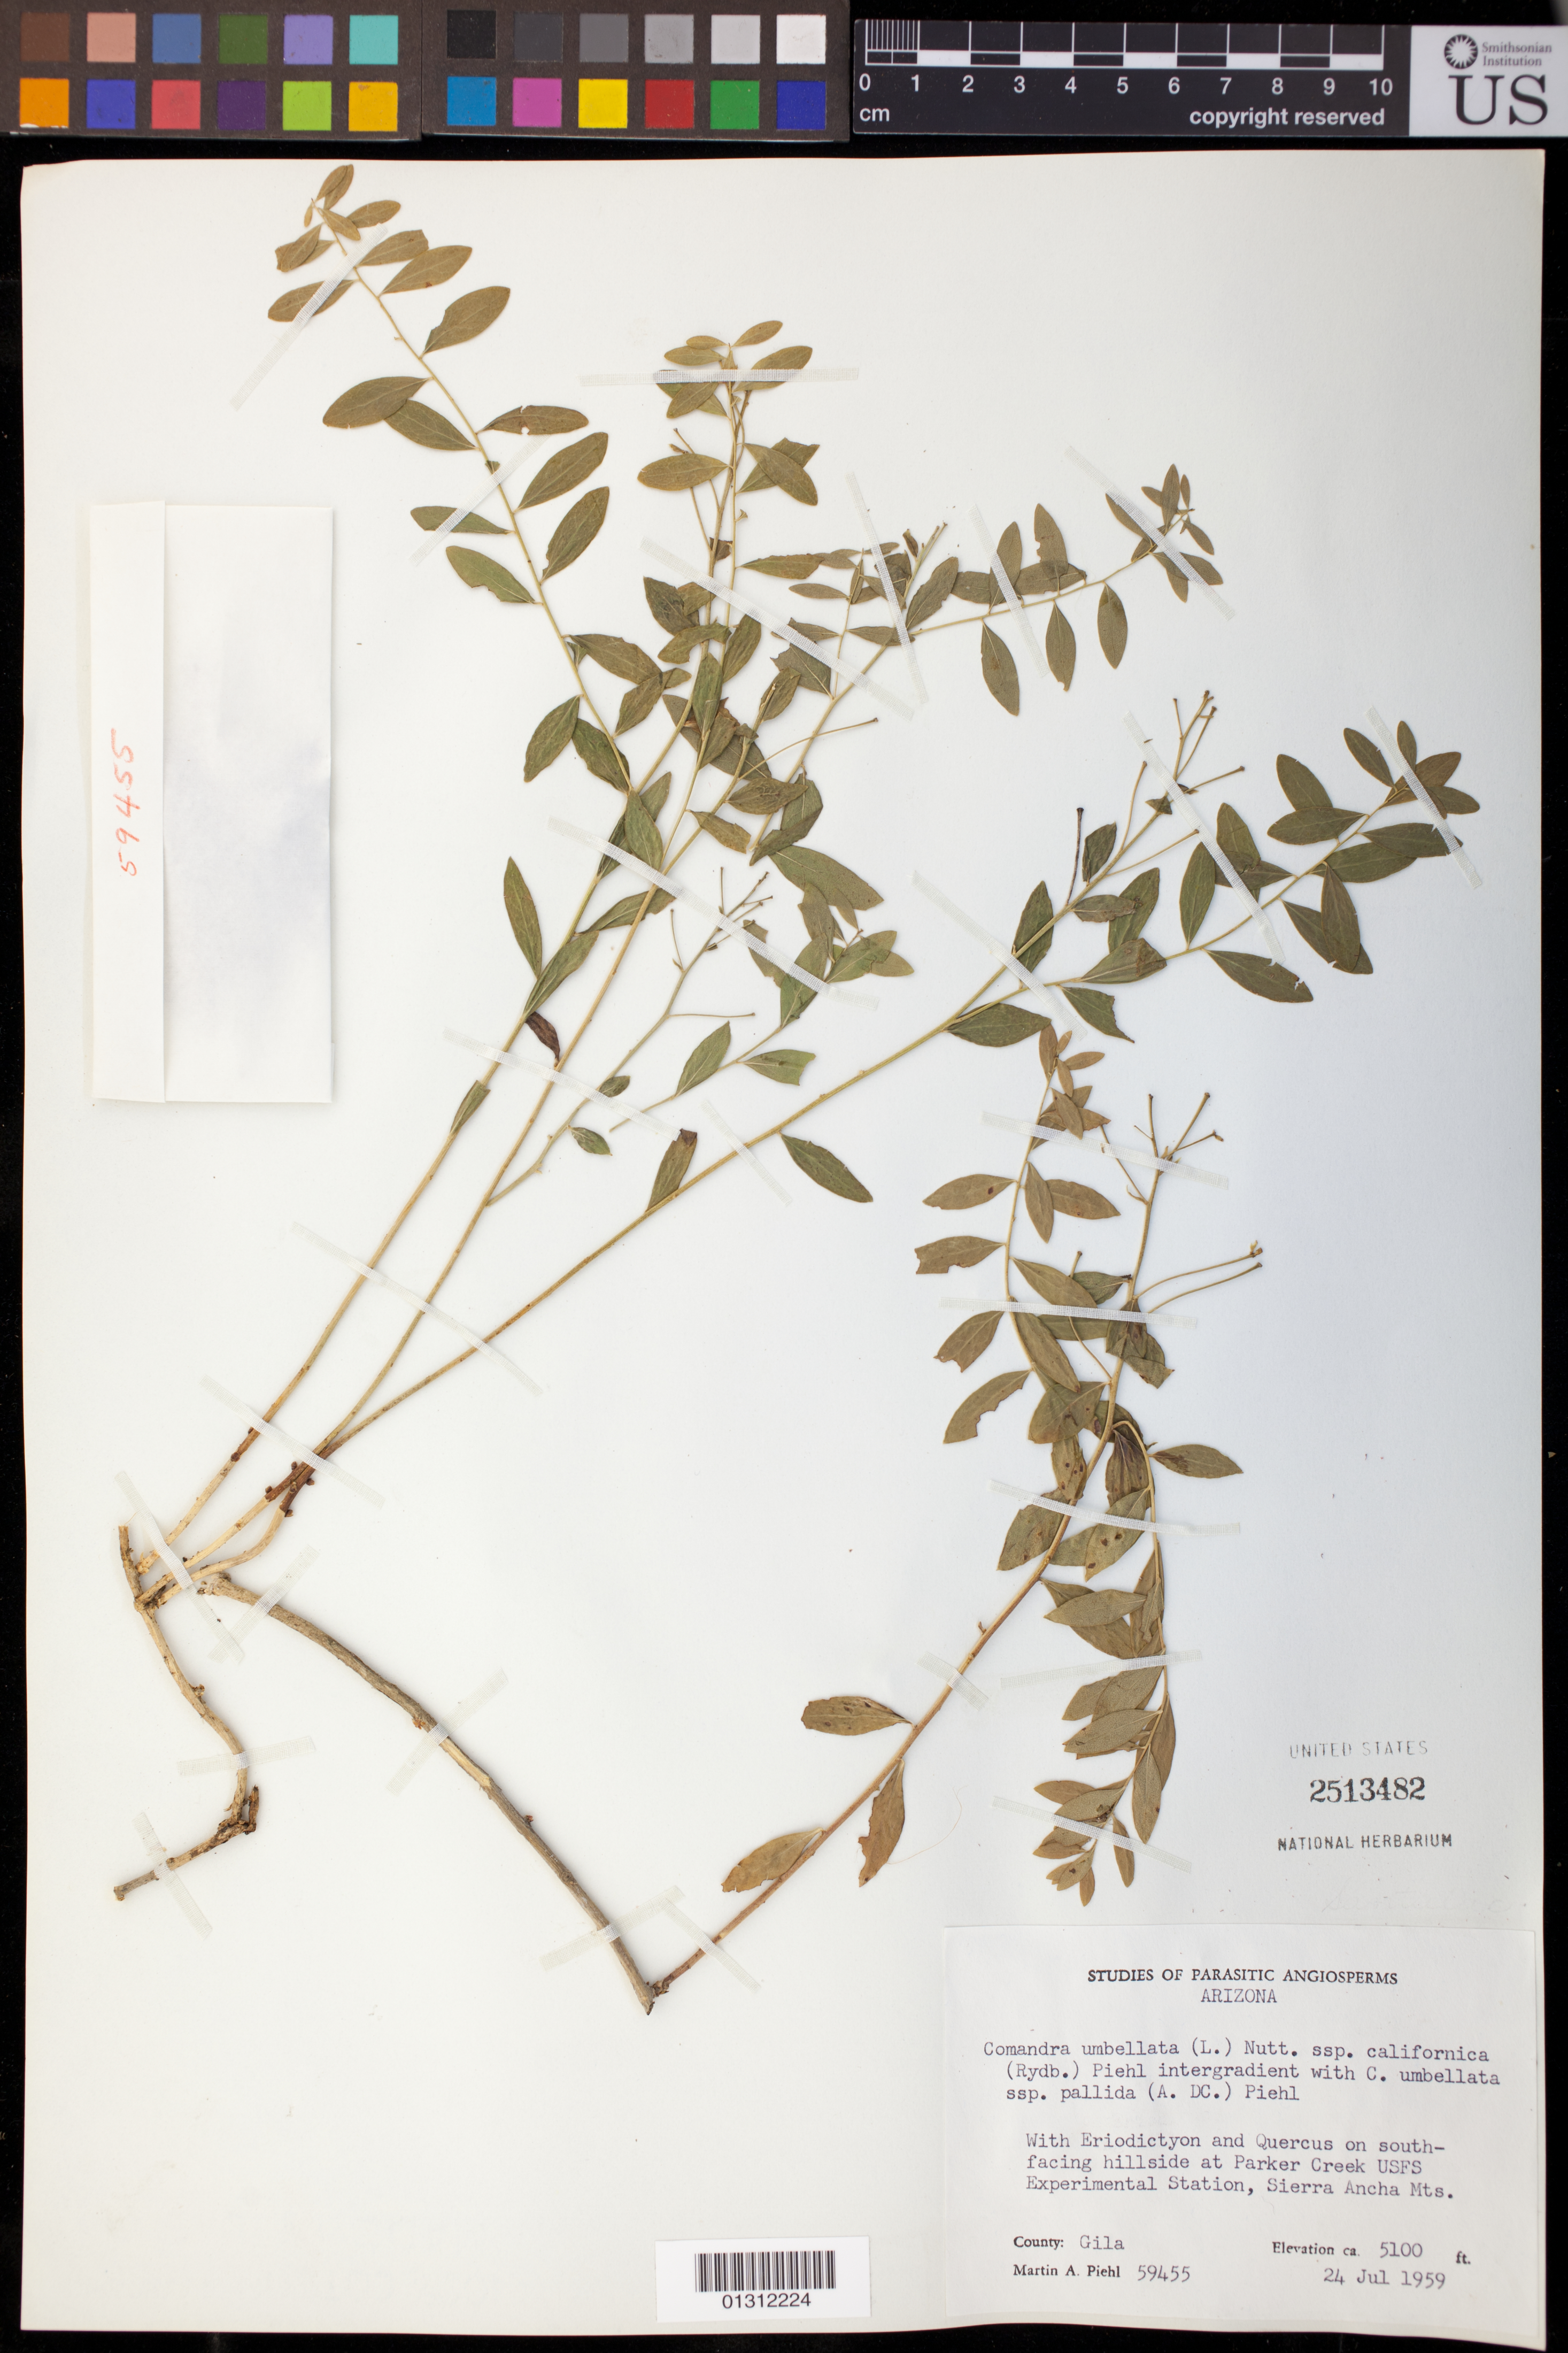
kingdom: Plantae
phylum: Tracheophyta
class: Magnoliopsida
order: Santalales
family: Comandraceae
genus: Comandra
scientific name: Comandra umbellata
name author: (L.) Nutt.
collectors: M. Piehl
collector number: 59455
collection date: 1959-07-24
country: United States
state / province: Arizona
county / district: Gila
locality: south-facing hillside at Parker Creek USFS Experimental Station, Sierra Ancha Mts.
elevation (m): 1554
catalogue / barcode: US 2513482